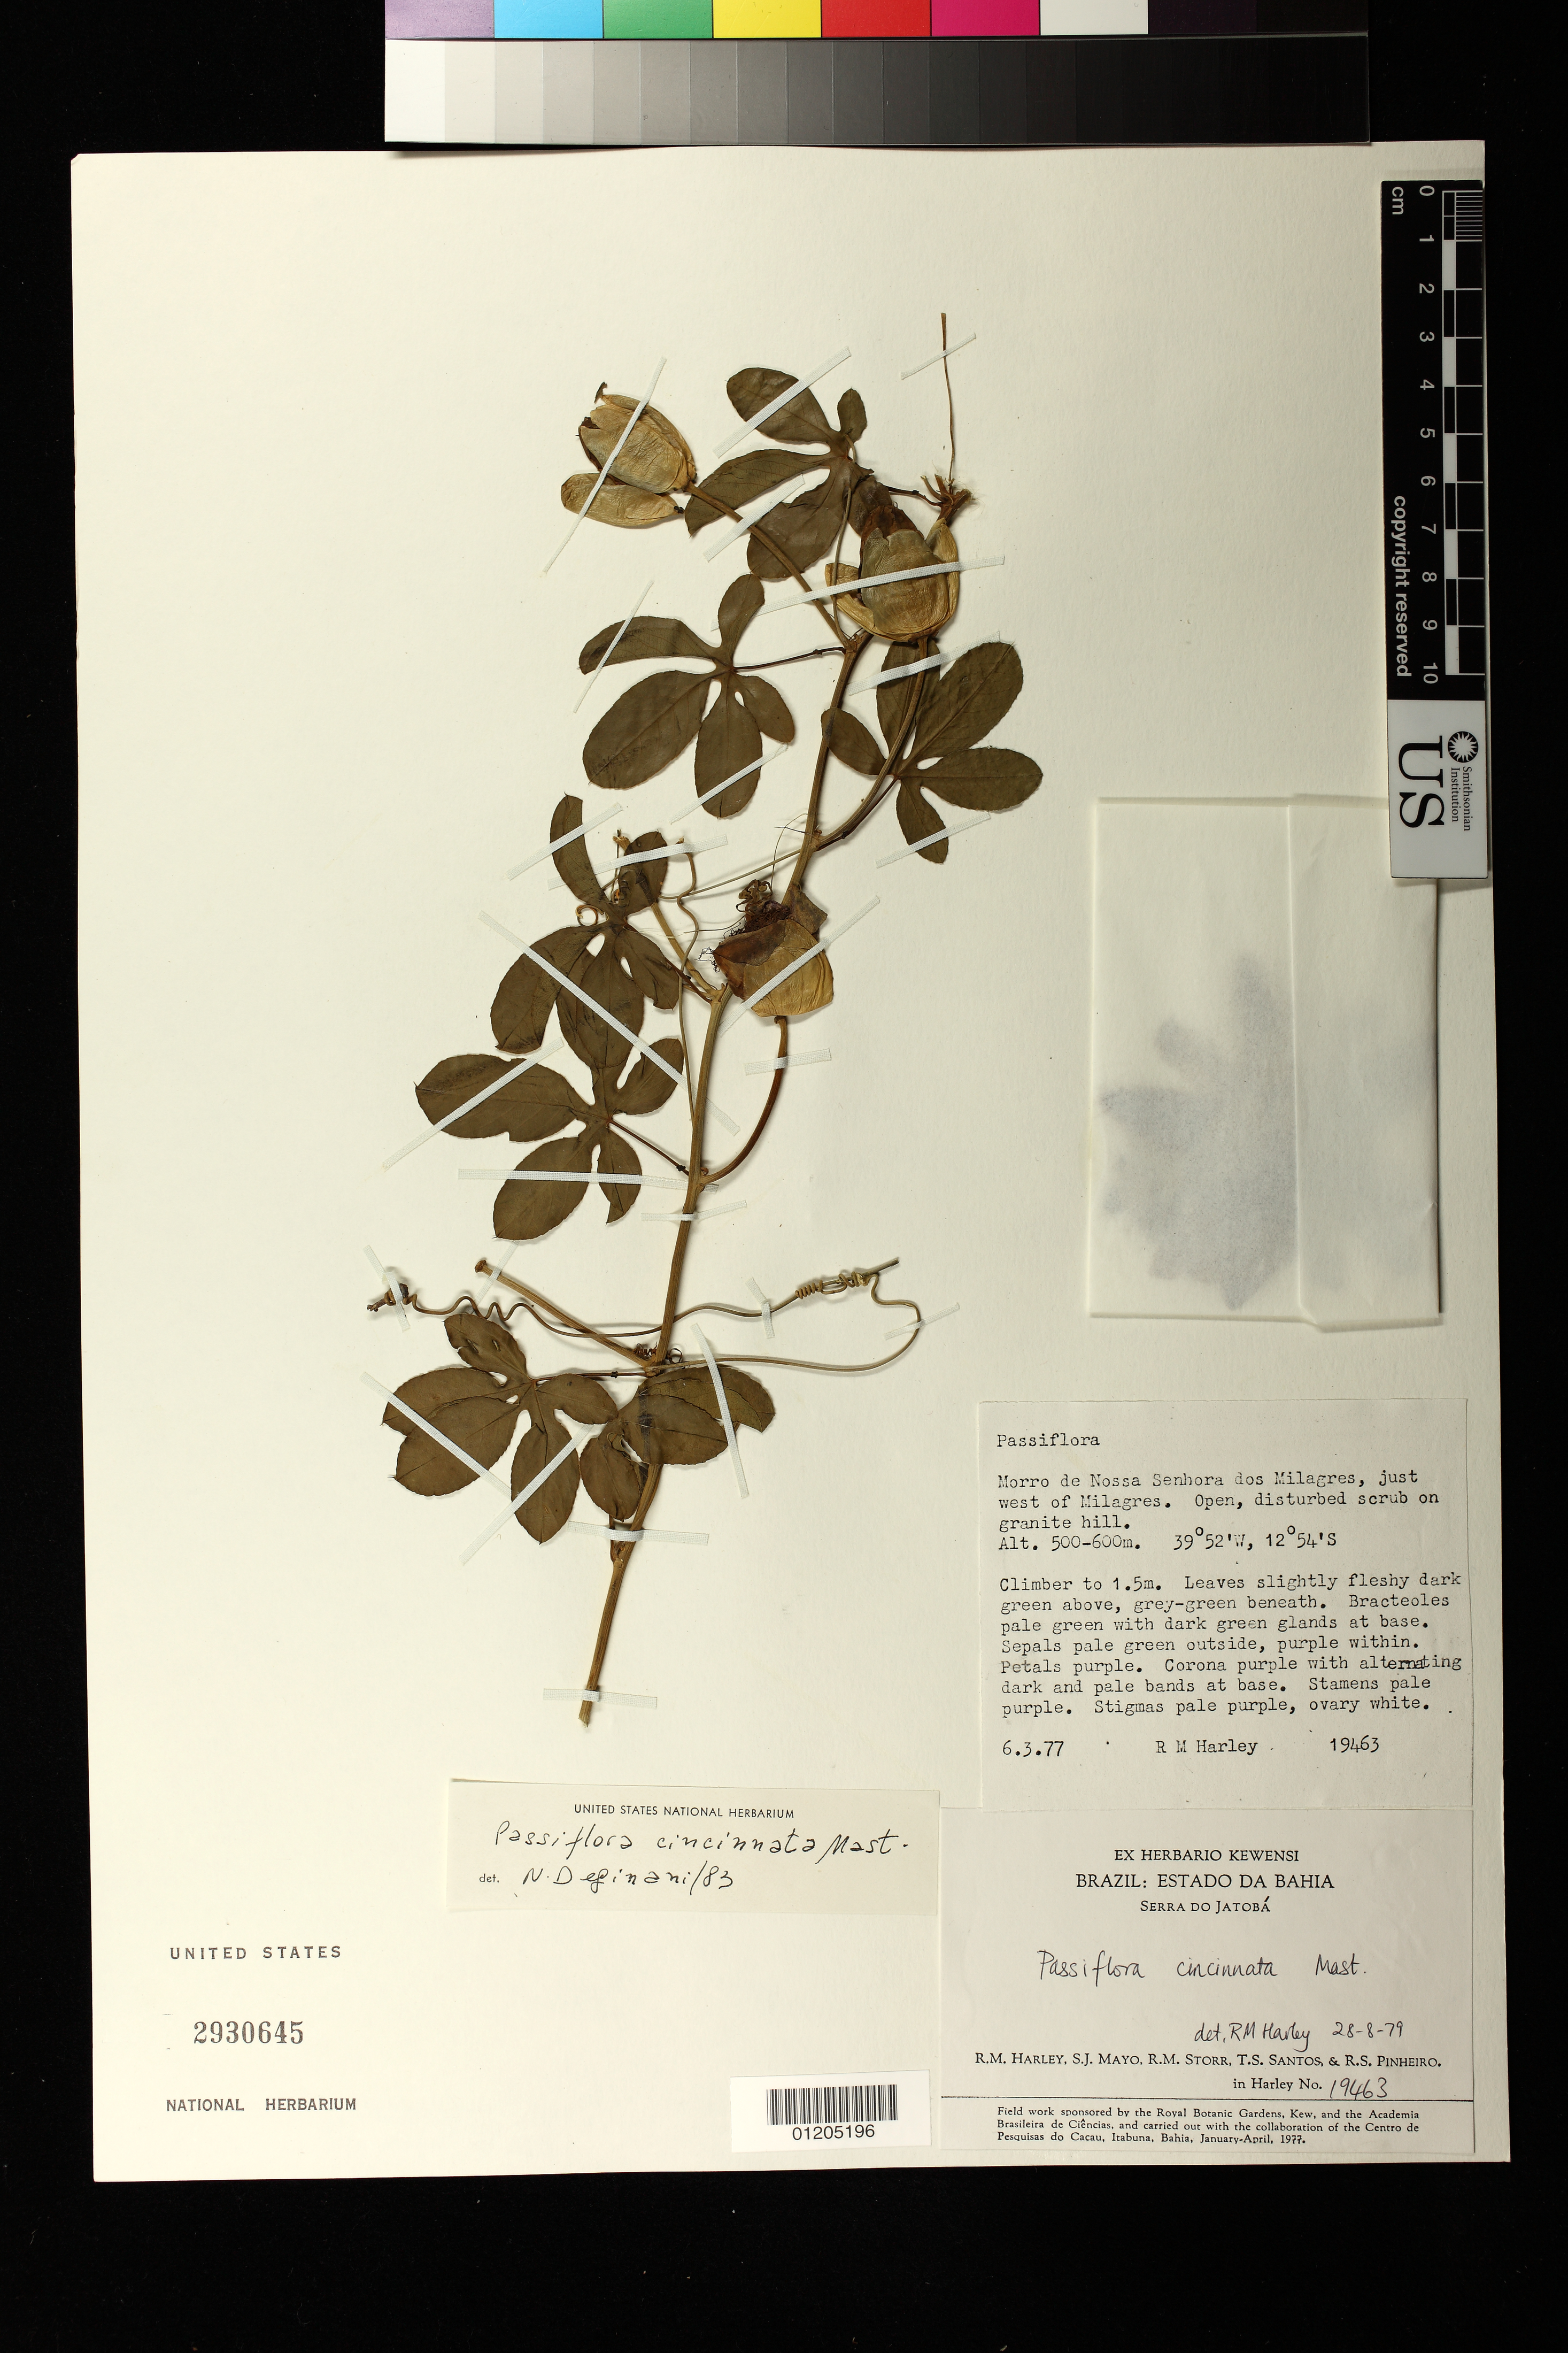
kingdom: Plantae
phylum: Tracheophyta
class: Magnoliopsida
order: Malpighiales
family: Passifloraceae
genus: Passiflora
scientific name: Passiflora cincinnata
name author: Mast.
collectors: R. M. Harley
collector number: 19463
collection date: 1977-06-03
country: Brazil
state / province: Bahia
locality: Morro de Nossa Senhora dos Milagres, just west of Milagres. Open, disturbed scrub on granite hill.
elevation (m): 500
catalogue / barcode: US 2930645